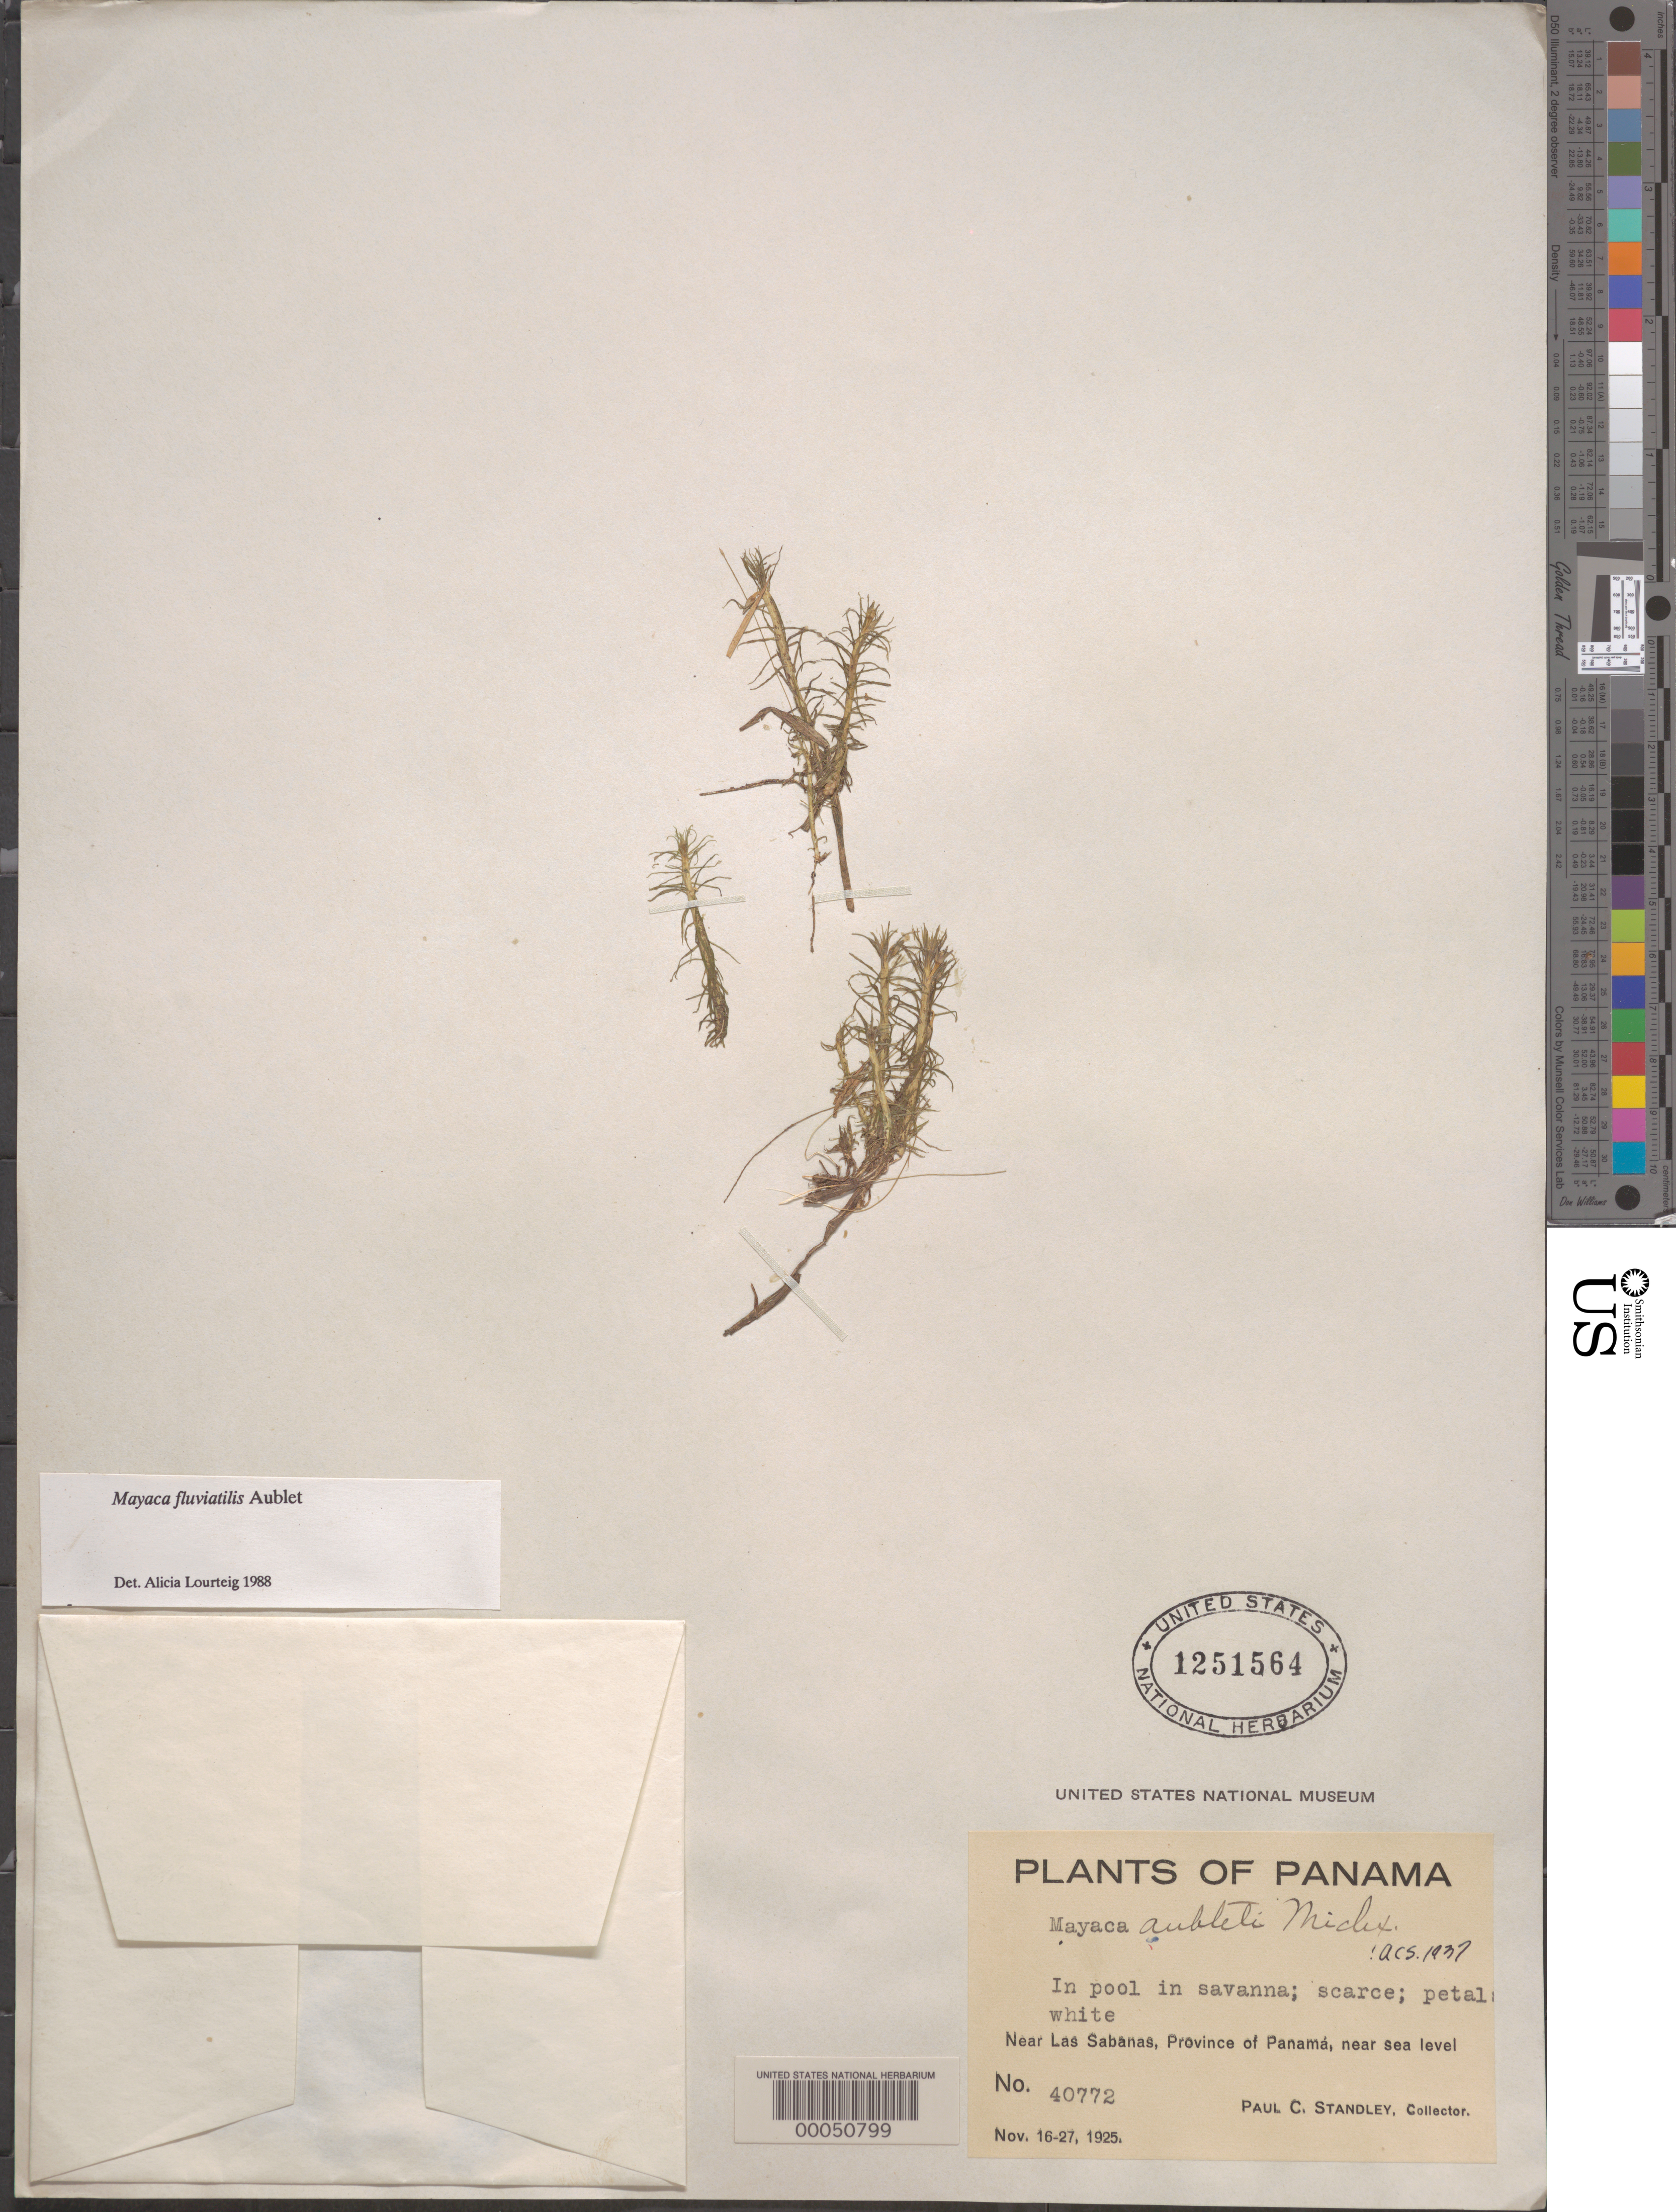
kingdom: Plantae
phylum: Tracheophyta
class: Liliopsida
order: Poales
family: Mayacaceae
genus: Mayaca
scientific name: Mayaca fluviatilis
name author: Aubl.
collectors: P. C. Standley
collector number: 40772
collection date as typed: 16 Nov 1925 to 27 Nov 1927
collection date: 1925-11-16/1927-11-27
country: Panama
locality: NW of Boquete towards Parque Nacional Volcan Baru.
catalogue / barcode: US 1251564